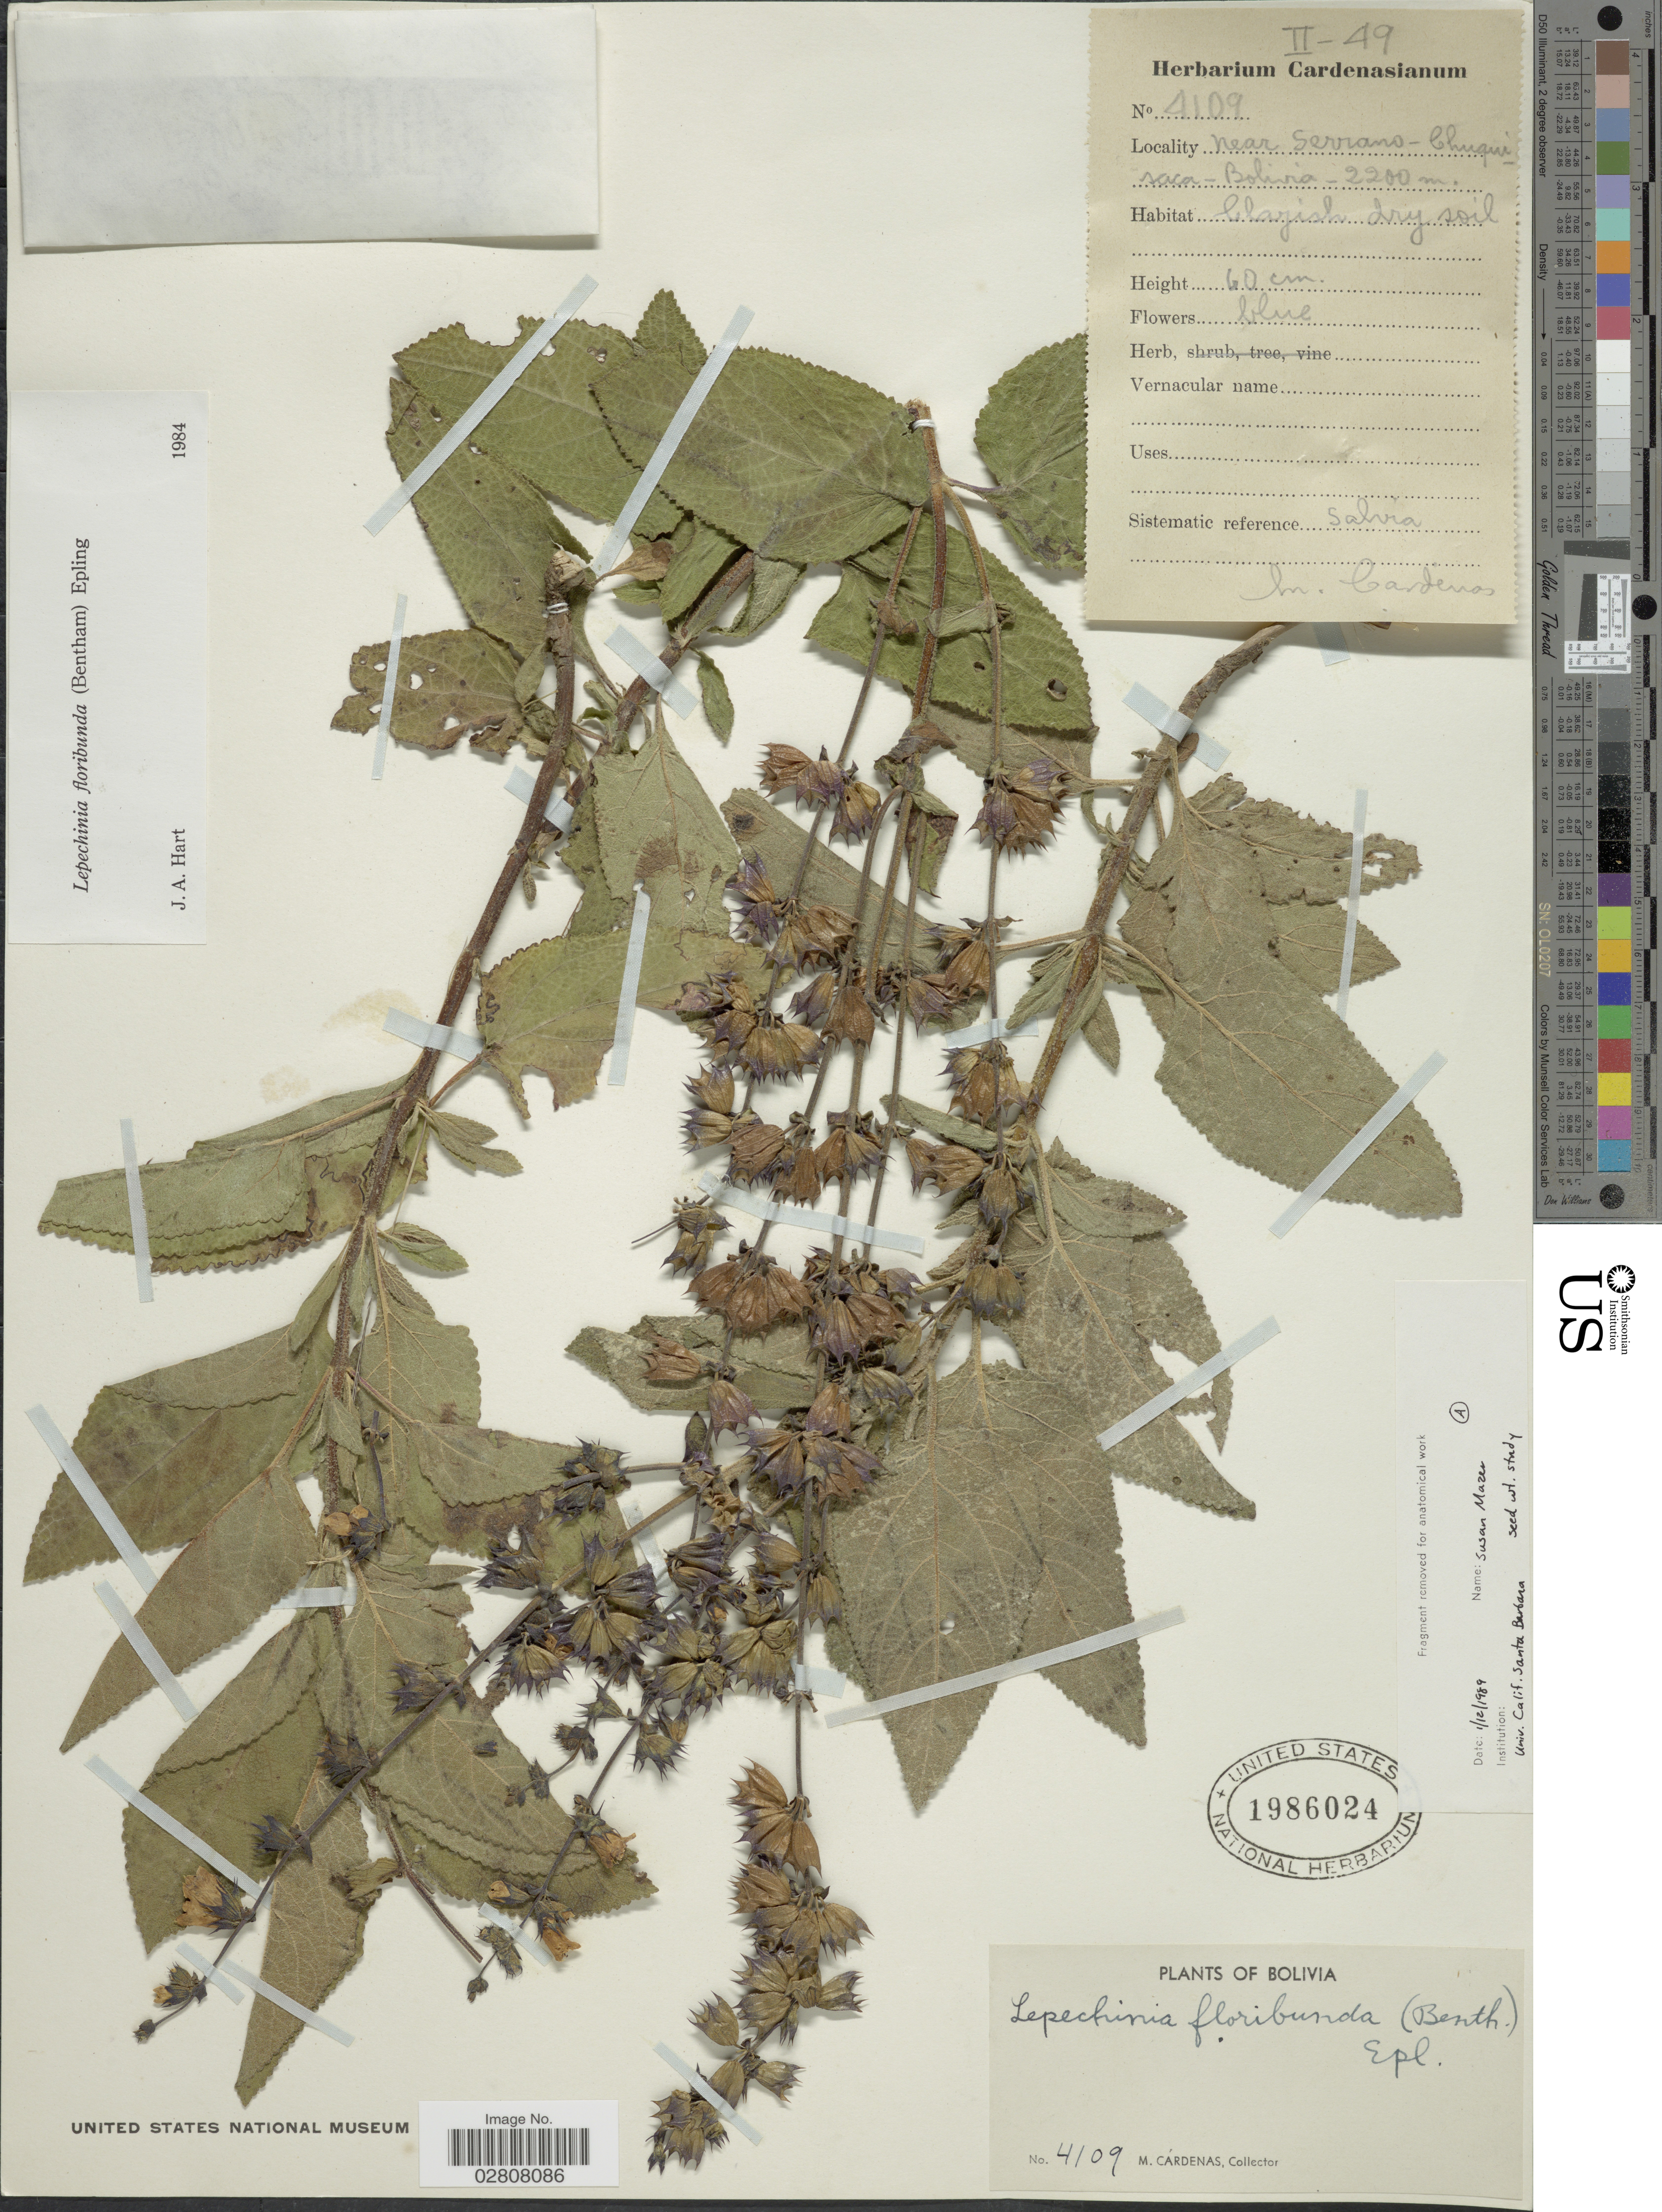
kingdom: Plantae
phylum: Tracheophyta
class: Magnoliopsida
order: Lamiales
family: Lamiaceae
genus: Lepechinia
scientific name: Lepechinia floribunda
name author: (Benth.) Epling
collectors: M. Cárdenas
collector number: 4109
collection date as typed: Transcribed d/m/y: /2/49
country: Bolivia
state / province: Chuquisaca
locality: Near Serrano.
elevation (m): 2200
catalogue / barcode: US 1986024